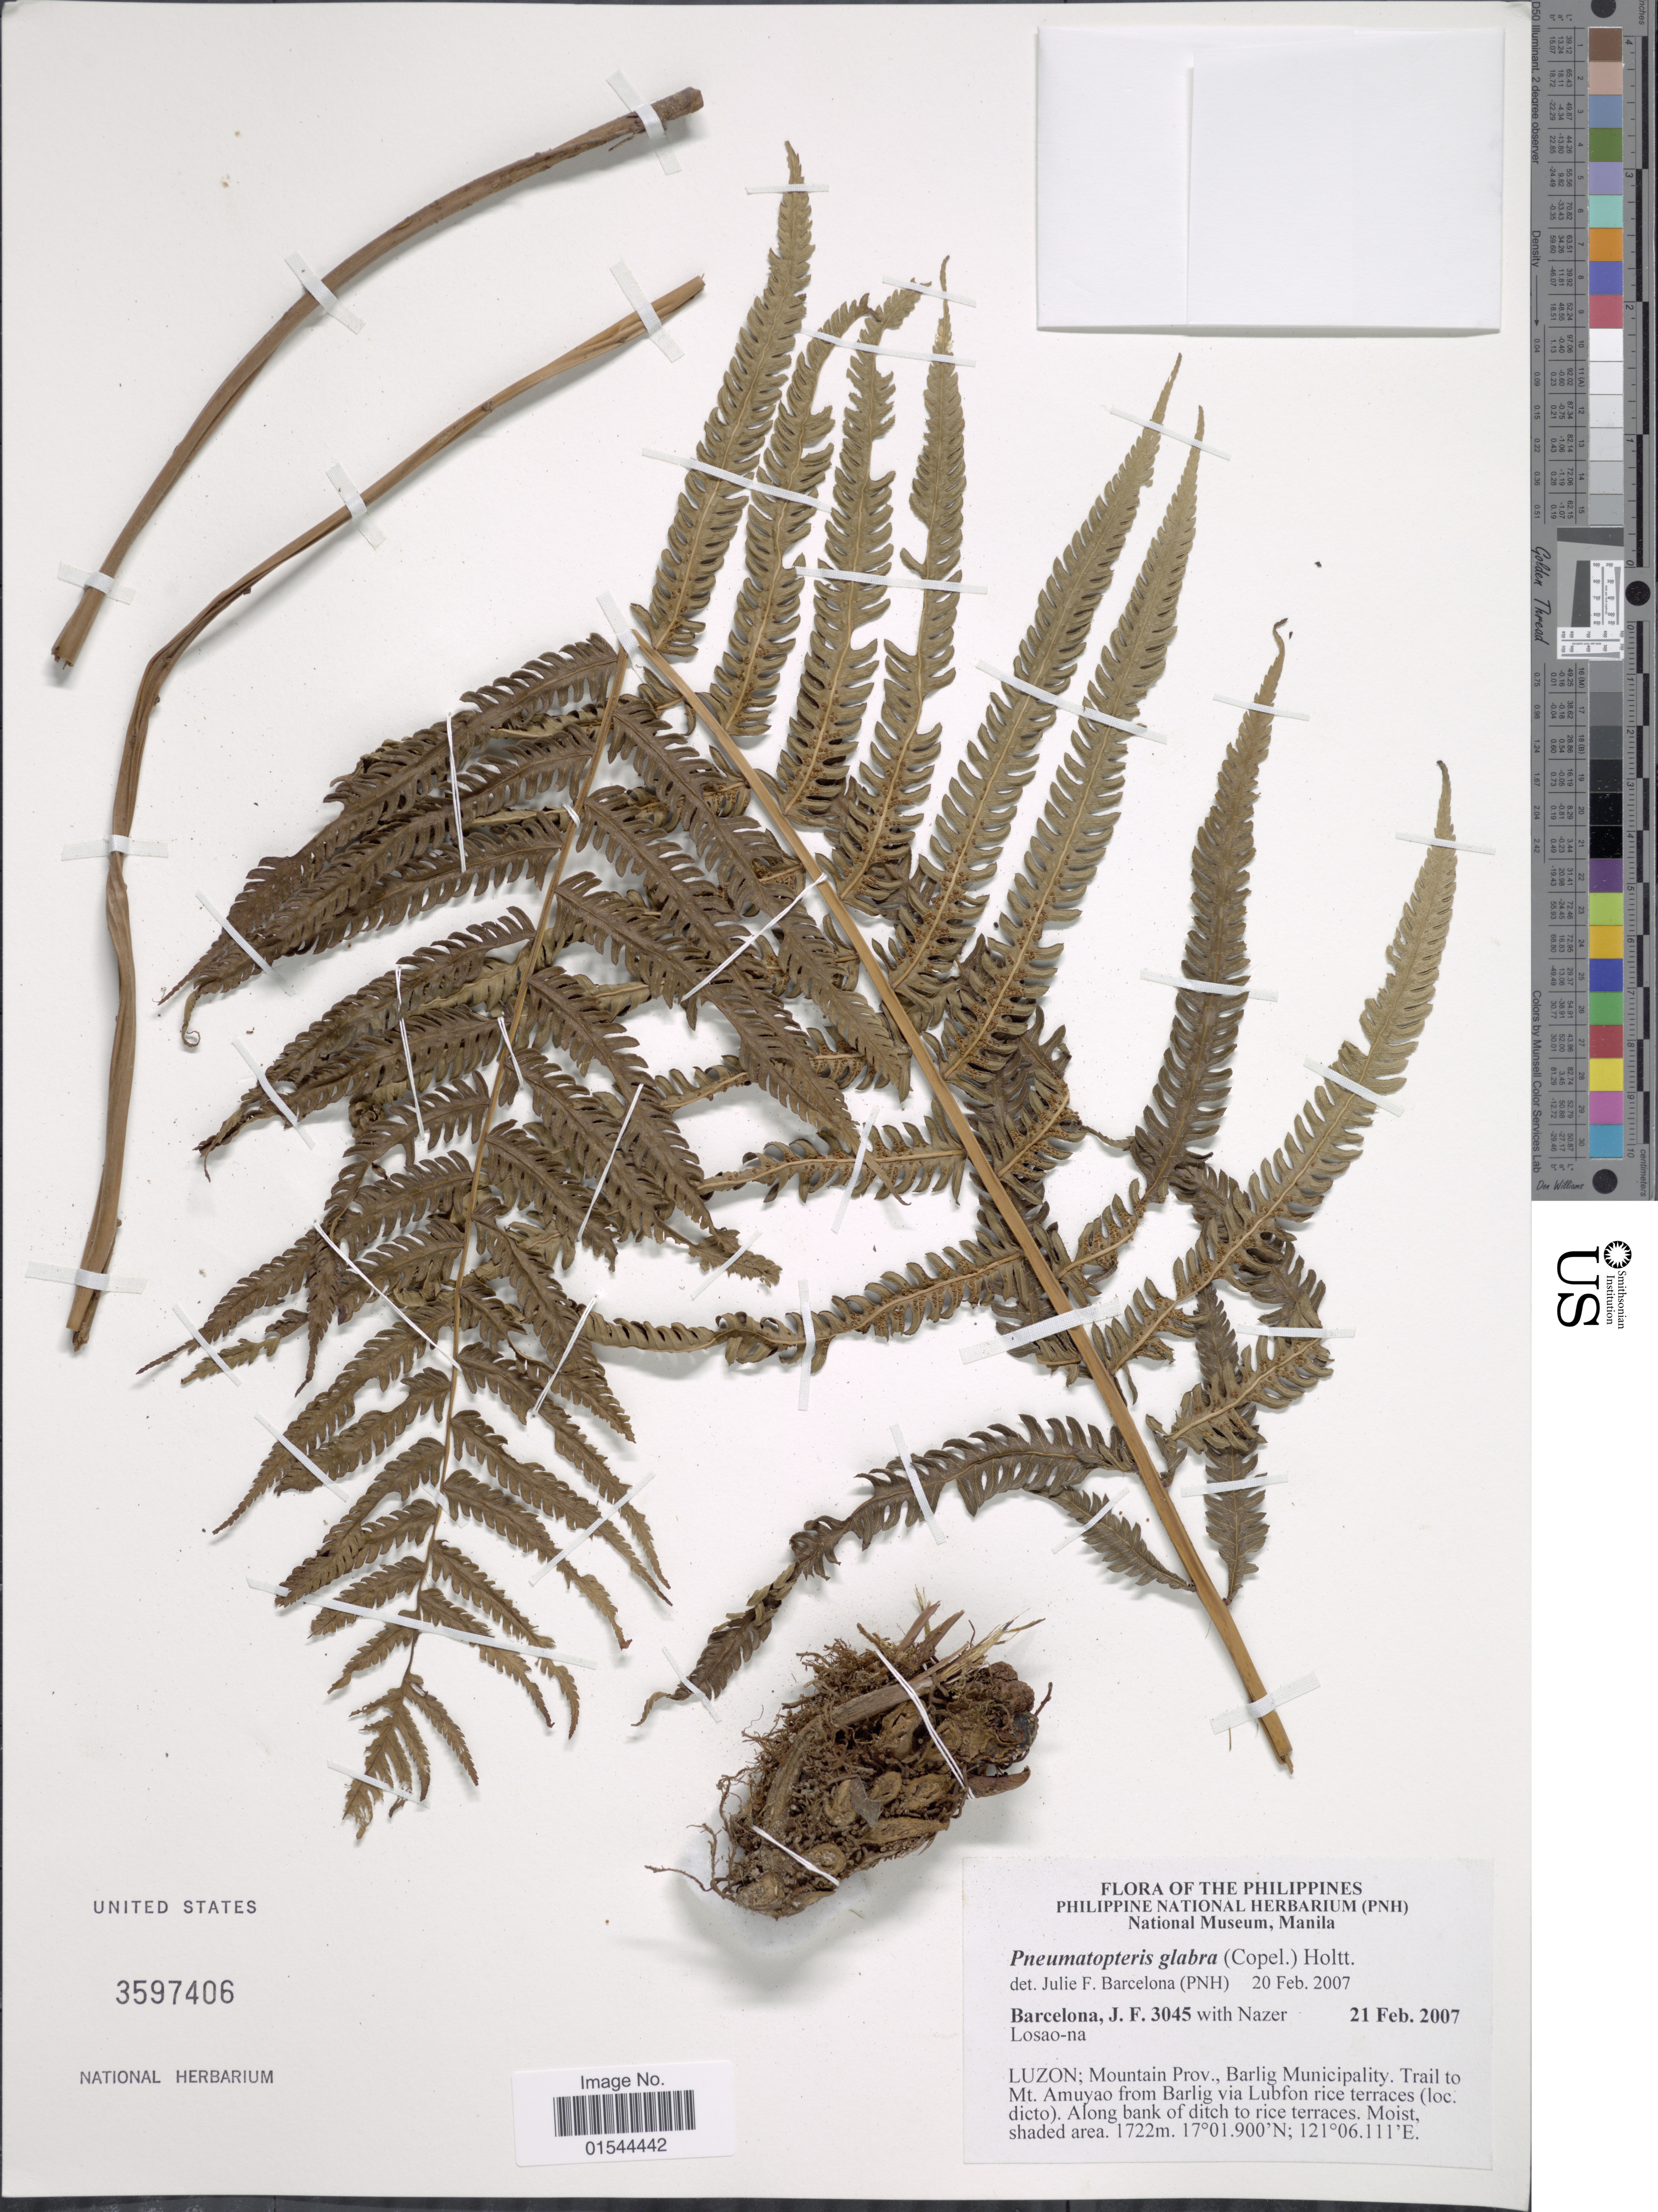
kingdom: Plantae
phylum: Tracheophyta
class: Polypodiopsida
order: Polypodiales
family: Thelypteridaceae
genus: Pneumatopteris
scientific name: Pneumatopteris glabra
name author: (Copel.) Holttum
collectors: J. F. Barcelona & N. Losao-na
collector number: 3045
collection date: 2007-02-21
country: Philippines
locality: Luzon; Mountain Prov., Barlig Municipality, Trail to Mt. Amuyao from Barlig via Lubfon rice terraces (loc. dicto)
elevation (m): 1722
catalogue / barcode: US 3597406